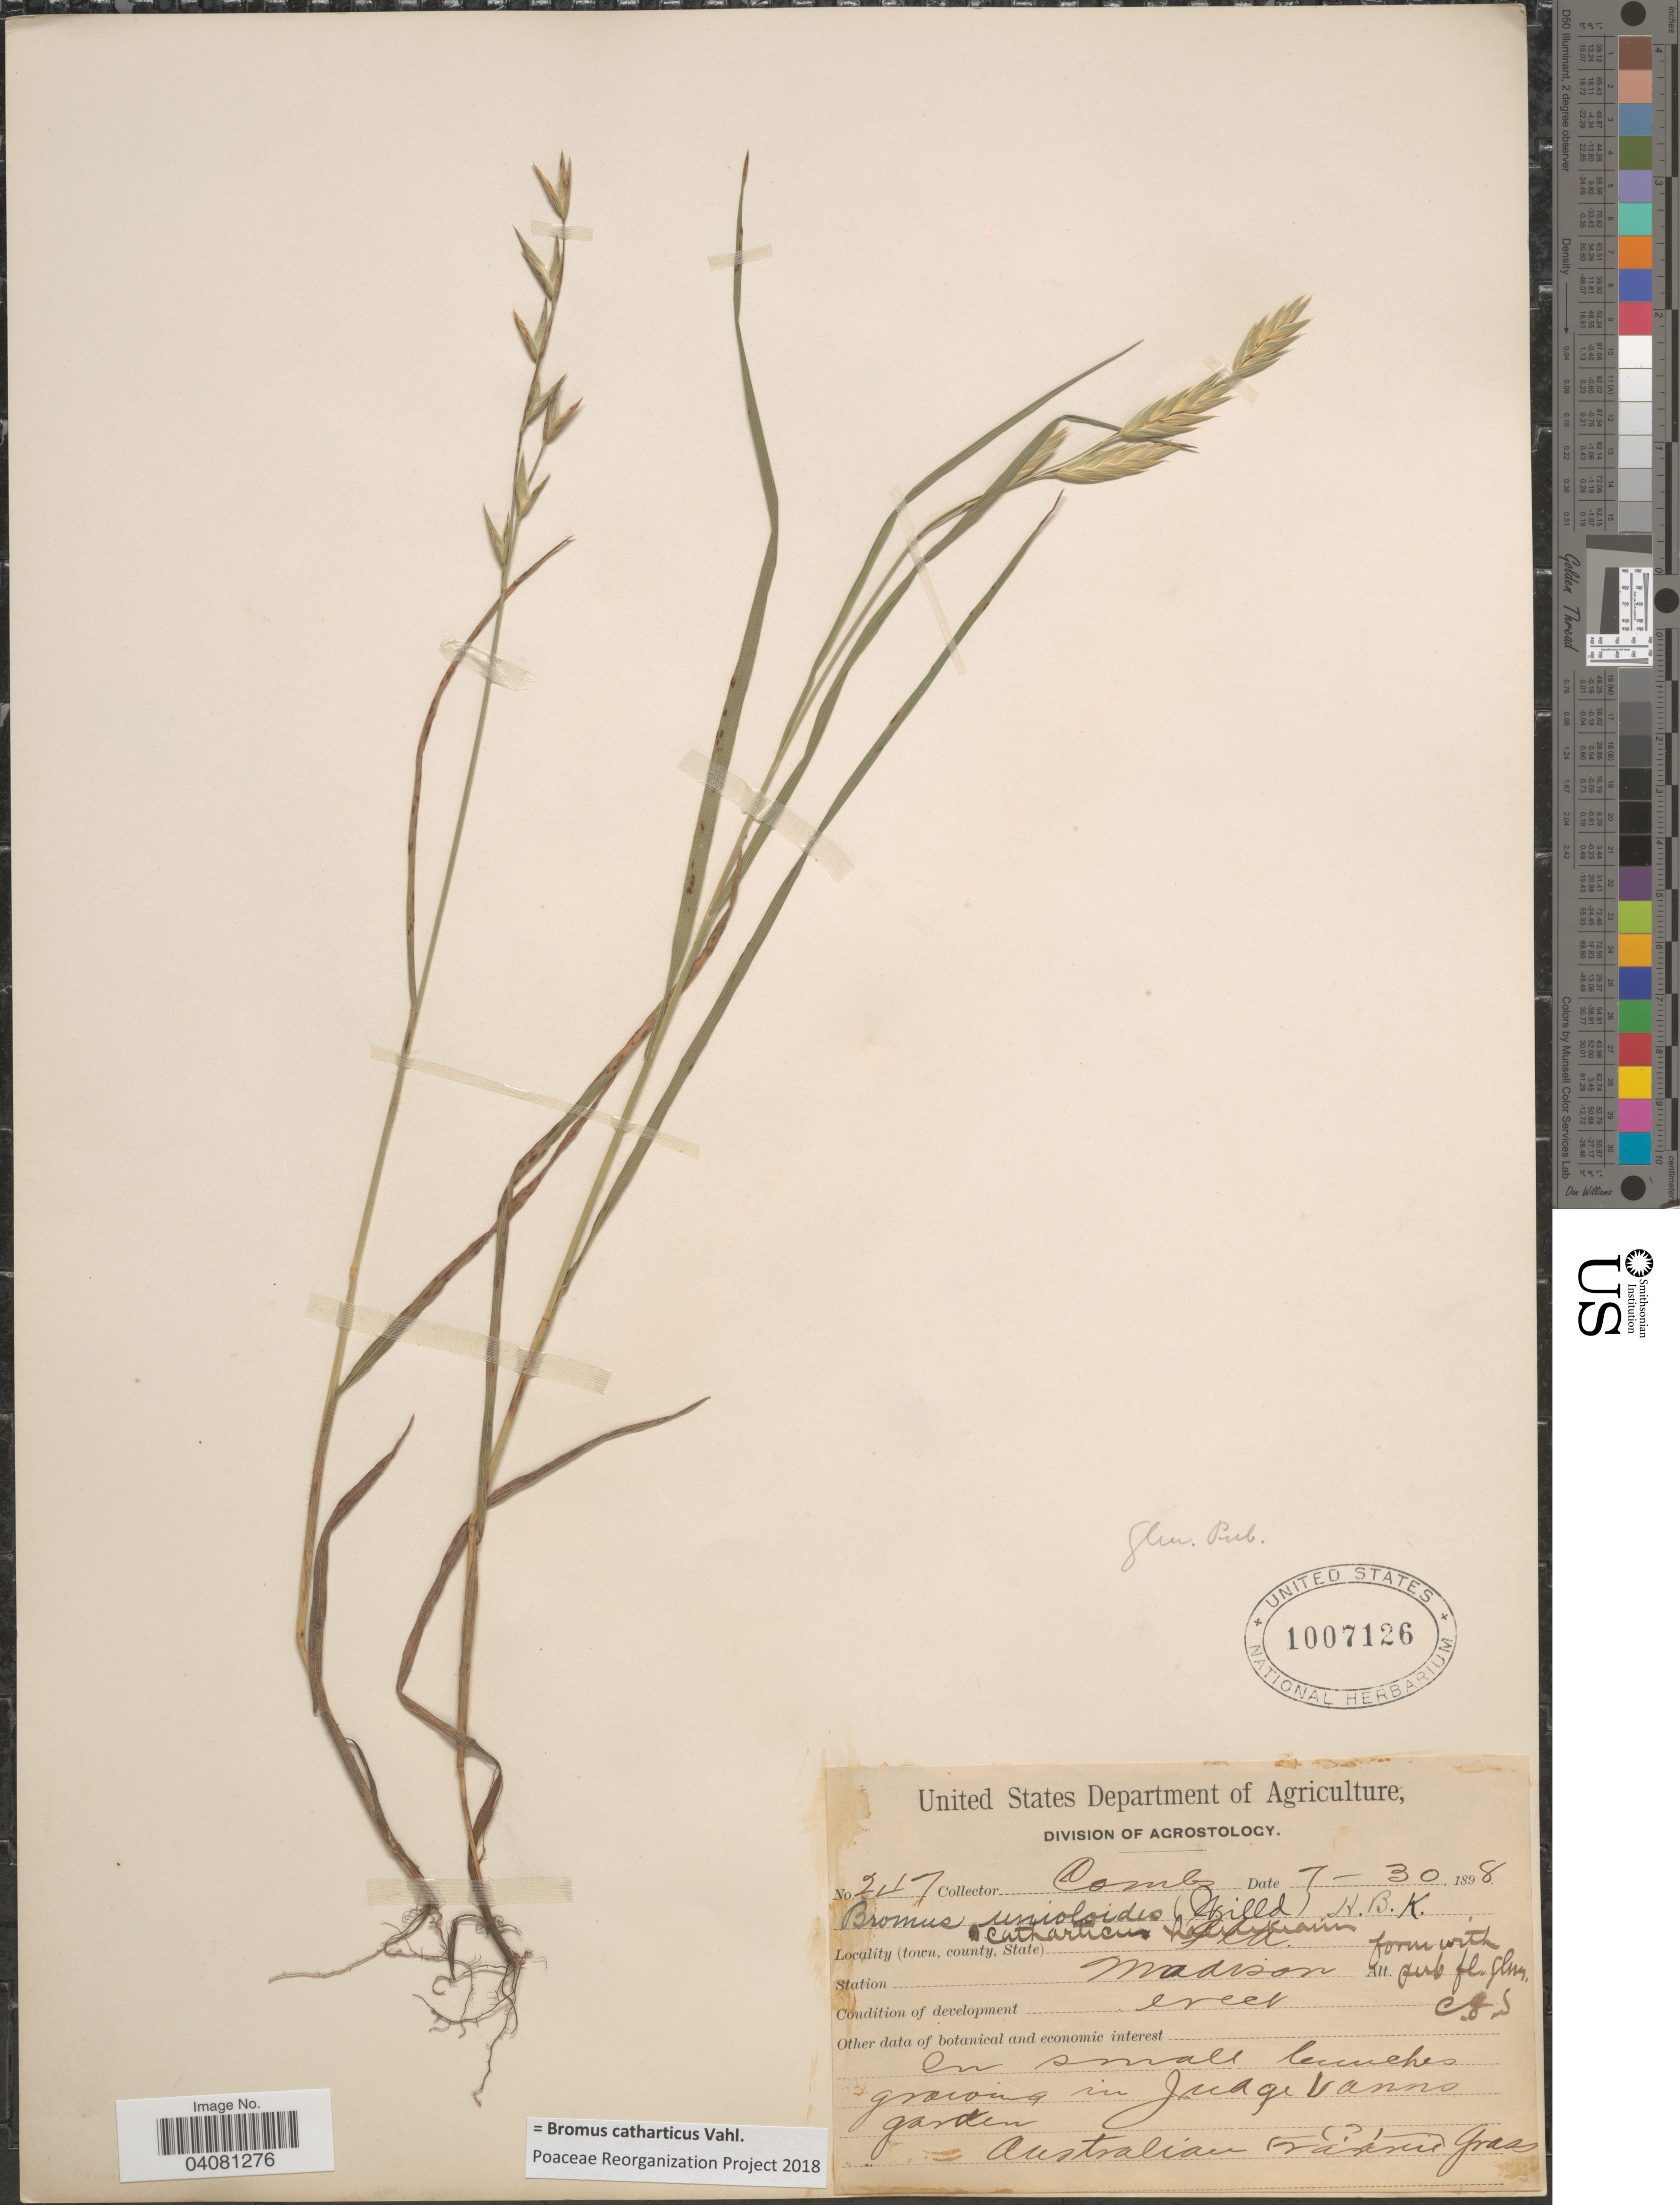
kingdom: Plantae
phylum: Tracheophyta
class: Liliopsida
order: Poales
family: Poaceae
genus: Bromus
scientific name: Bromus catharticus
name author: Vahl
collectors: -. Combs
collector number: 247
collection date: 1898-07-30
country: United States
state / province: Florida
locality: Station Madison.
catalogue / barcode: US 1007126